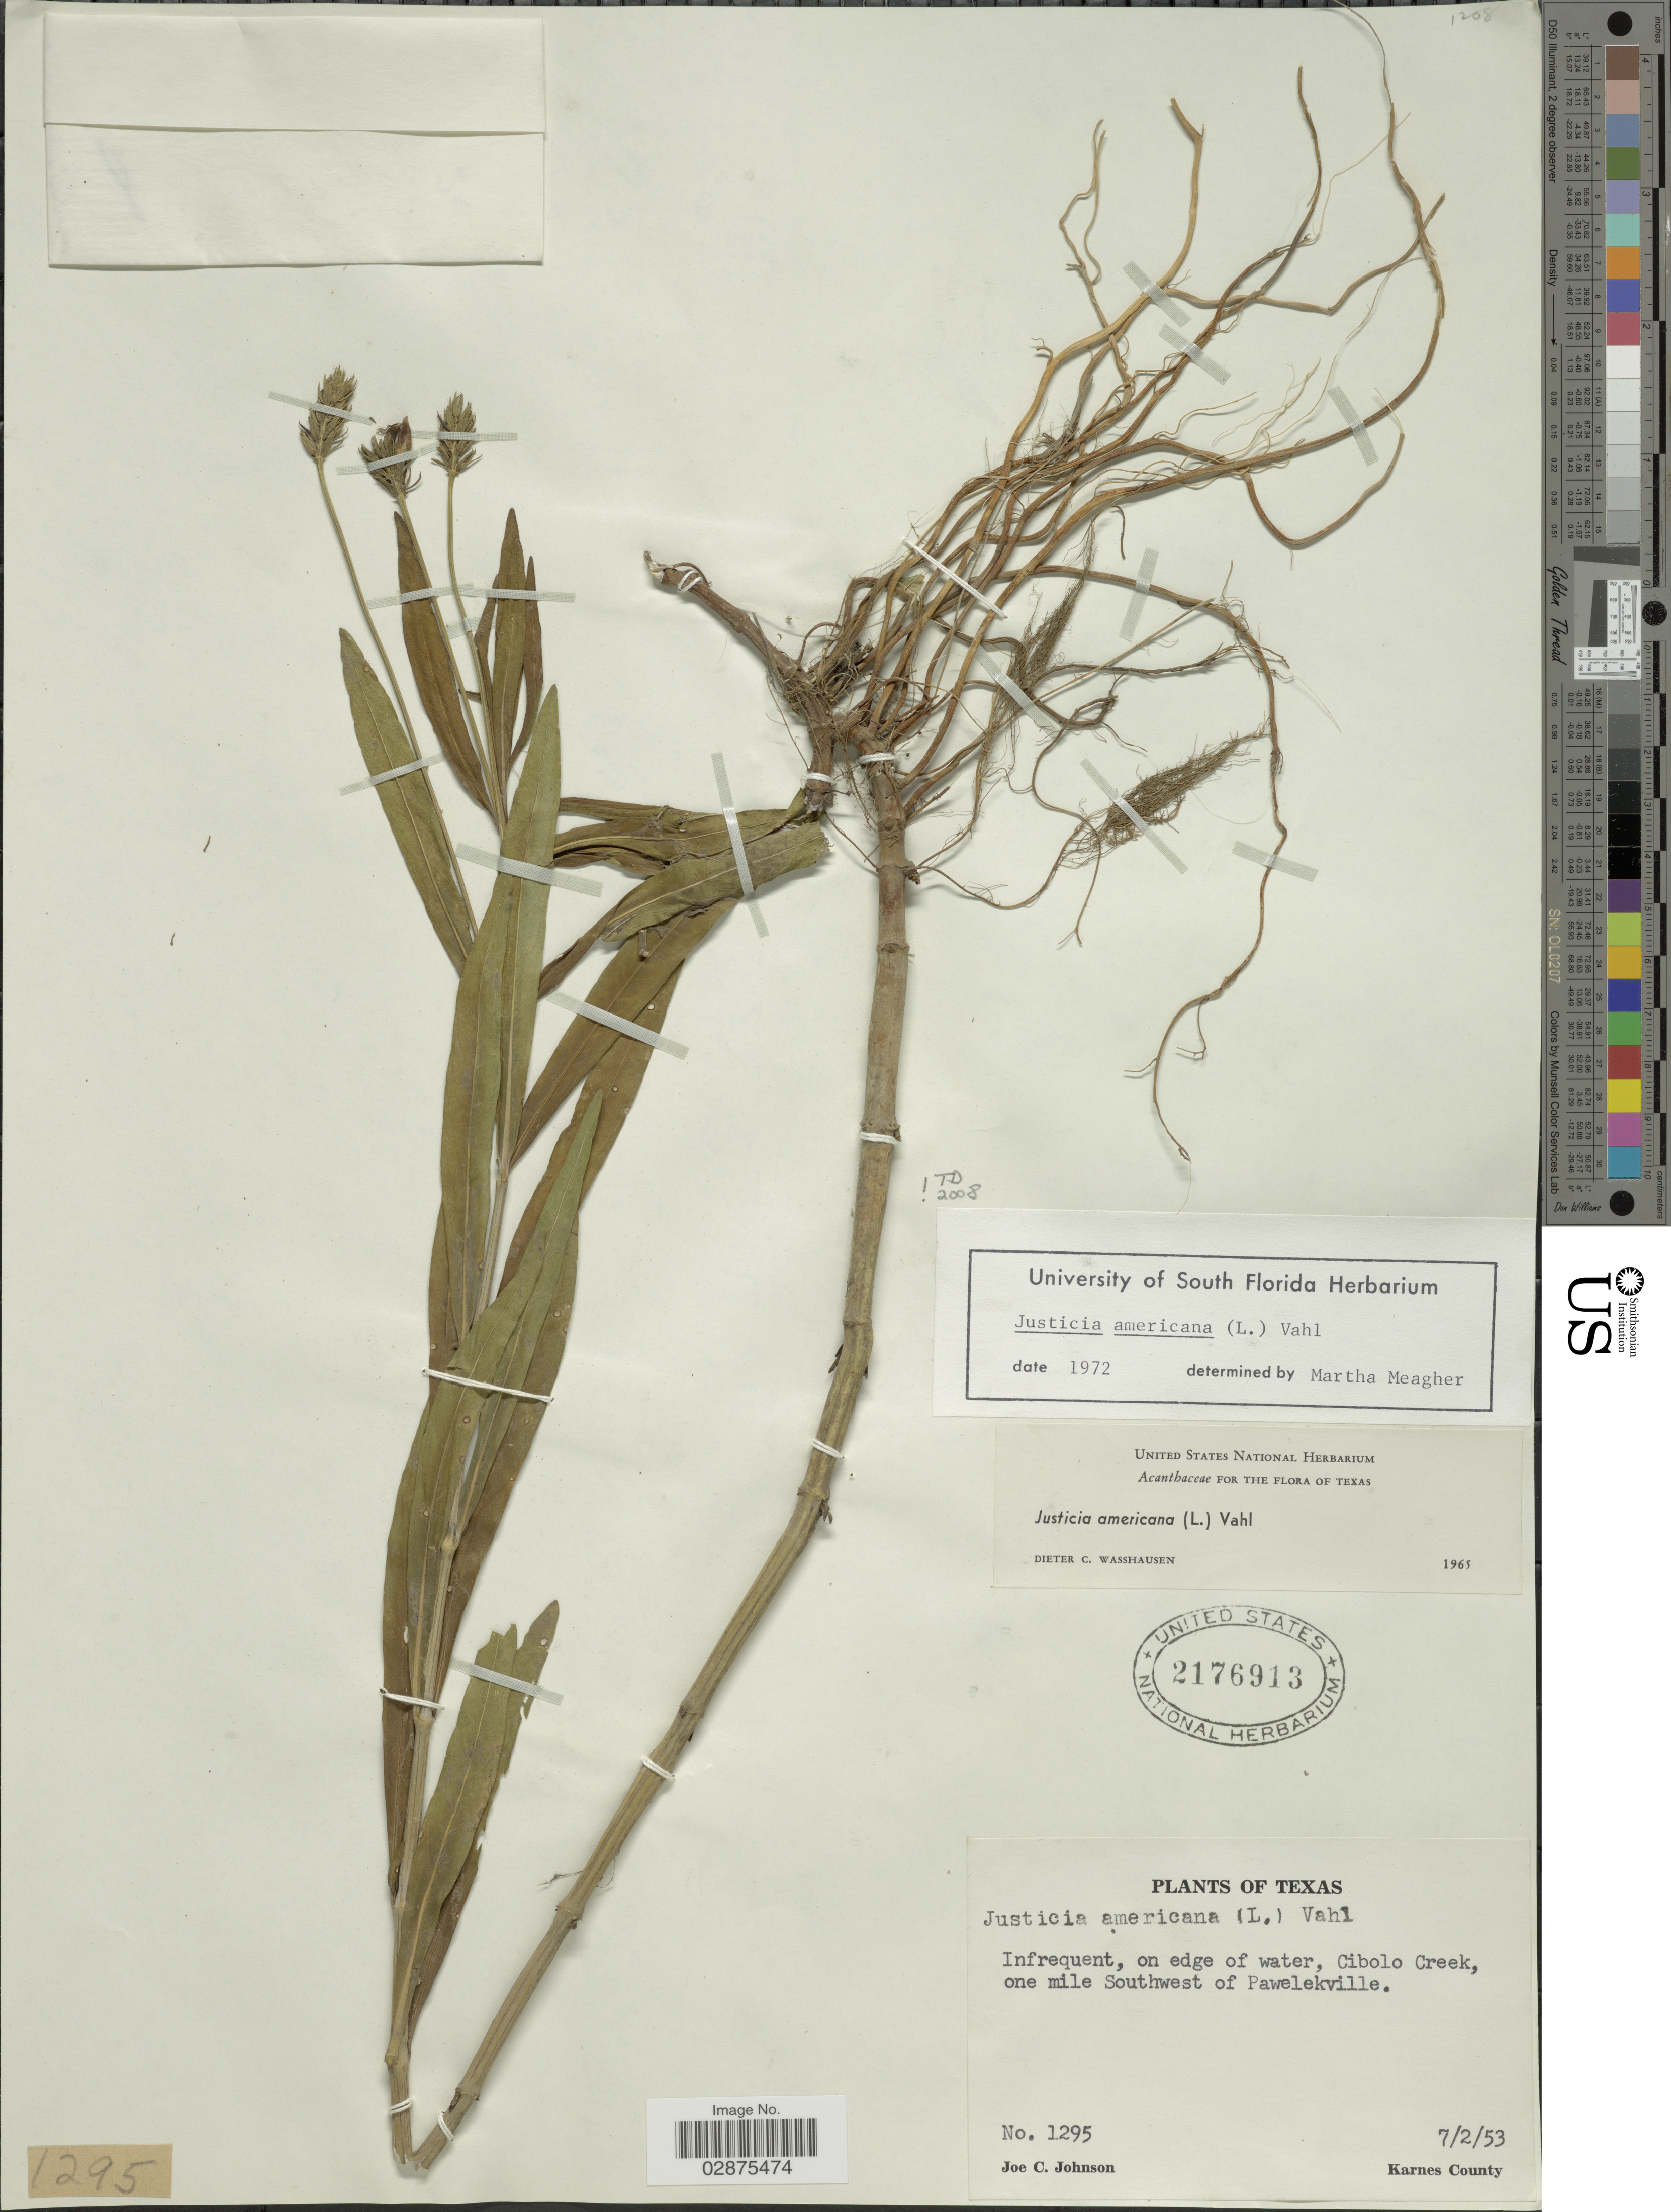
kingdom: Plantae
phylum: Tracheophyta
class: Magnoliopsida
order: Lamiales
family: Acanthaceae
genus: Justicia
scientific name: Justicia americana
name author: (L.) Vahl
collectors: J. C. Johnson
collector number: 1295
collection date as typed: Transcribed d/m/y: 2/7/53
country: United States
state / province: Texas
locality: Infrequent, on edge of water, Cibolo Creek, one mile Southwest of Pawelekville. Karnes County.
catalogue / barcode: US 2176913